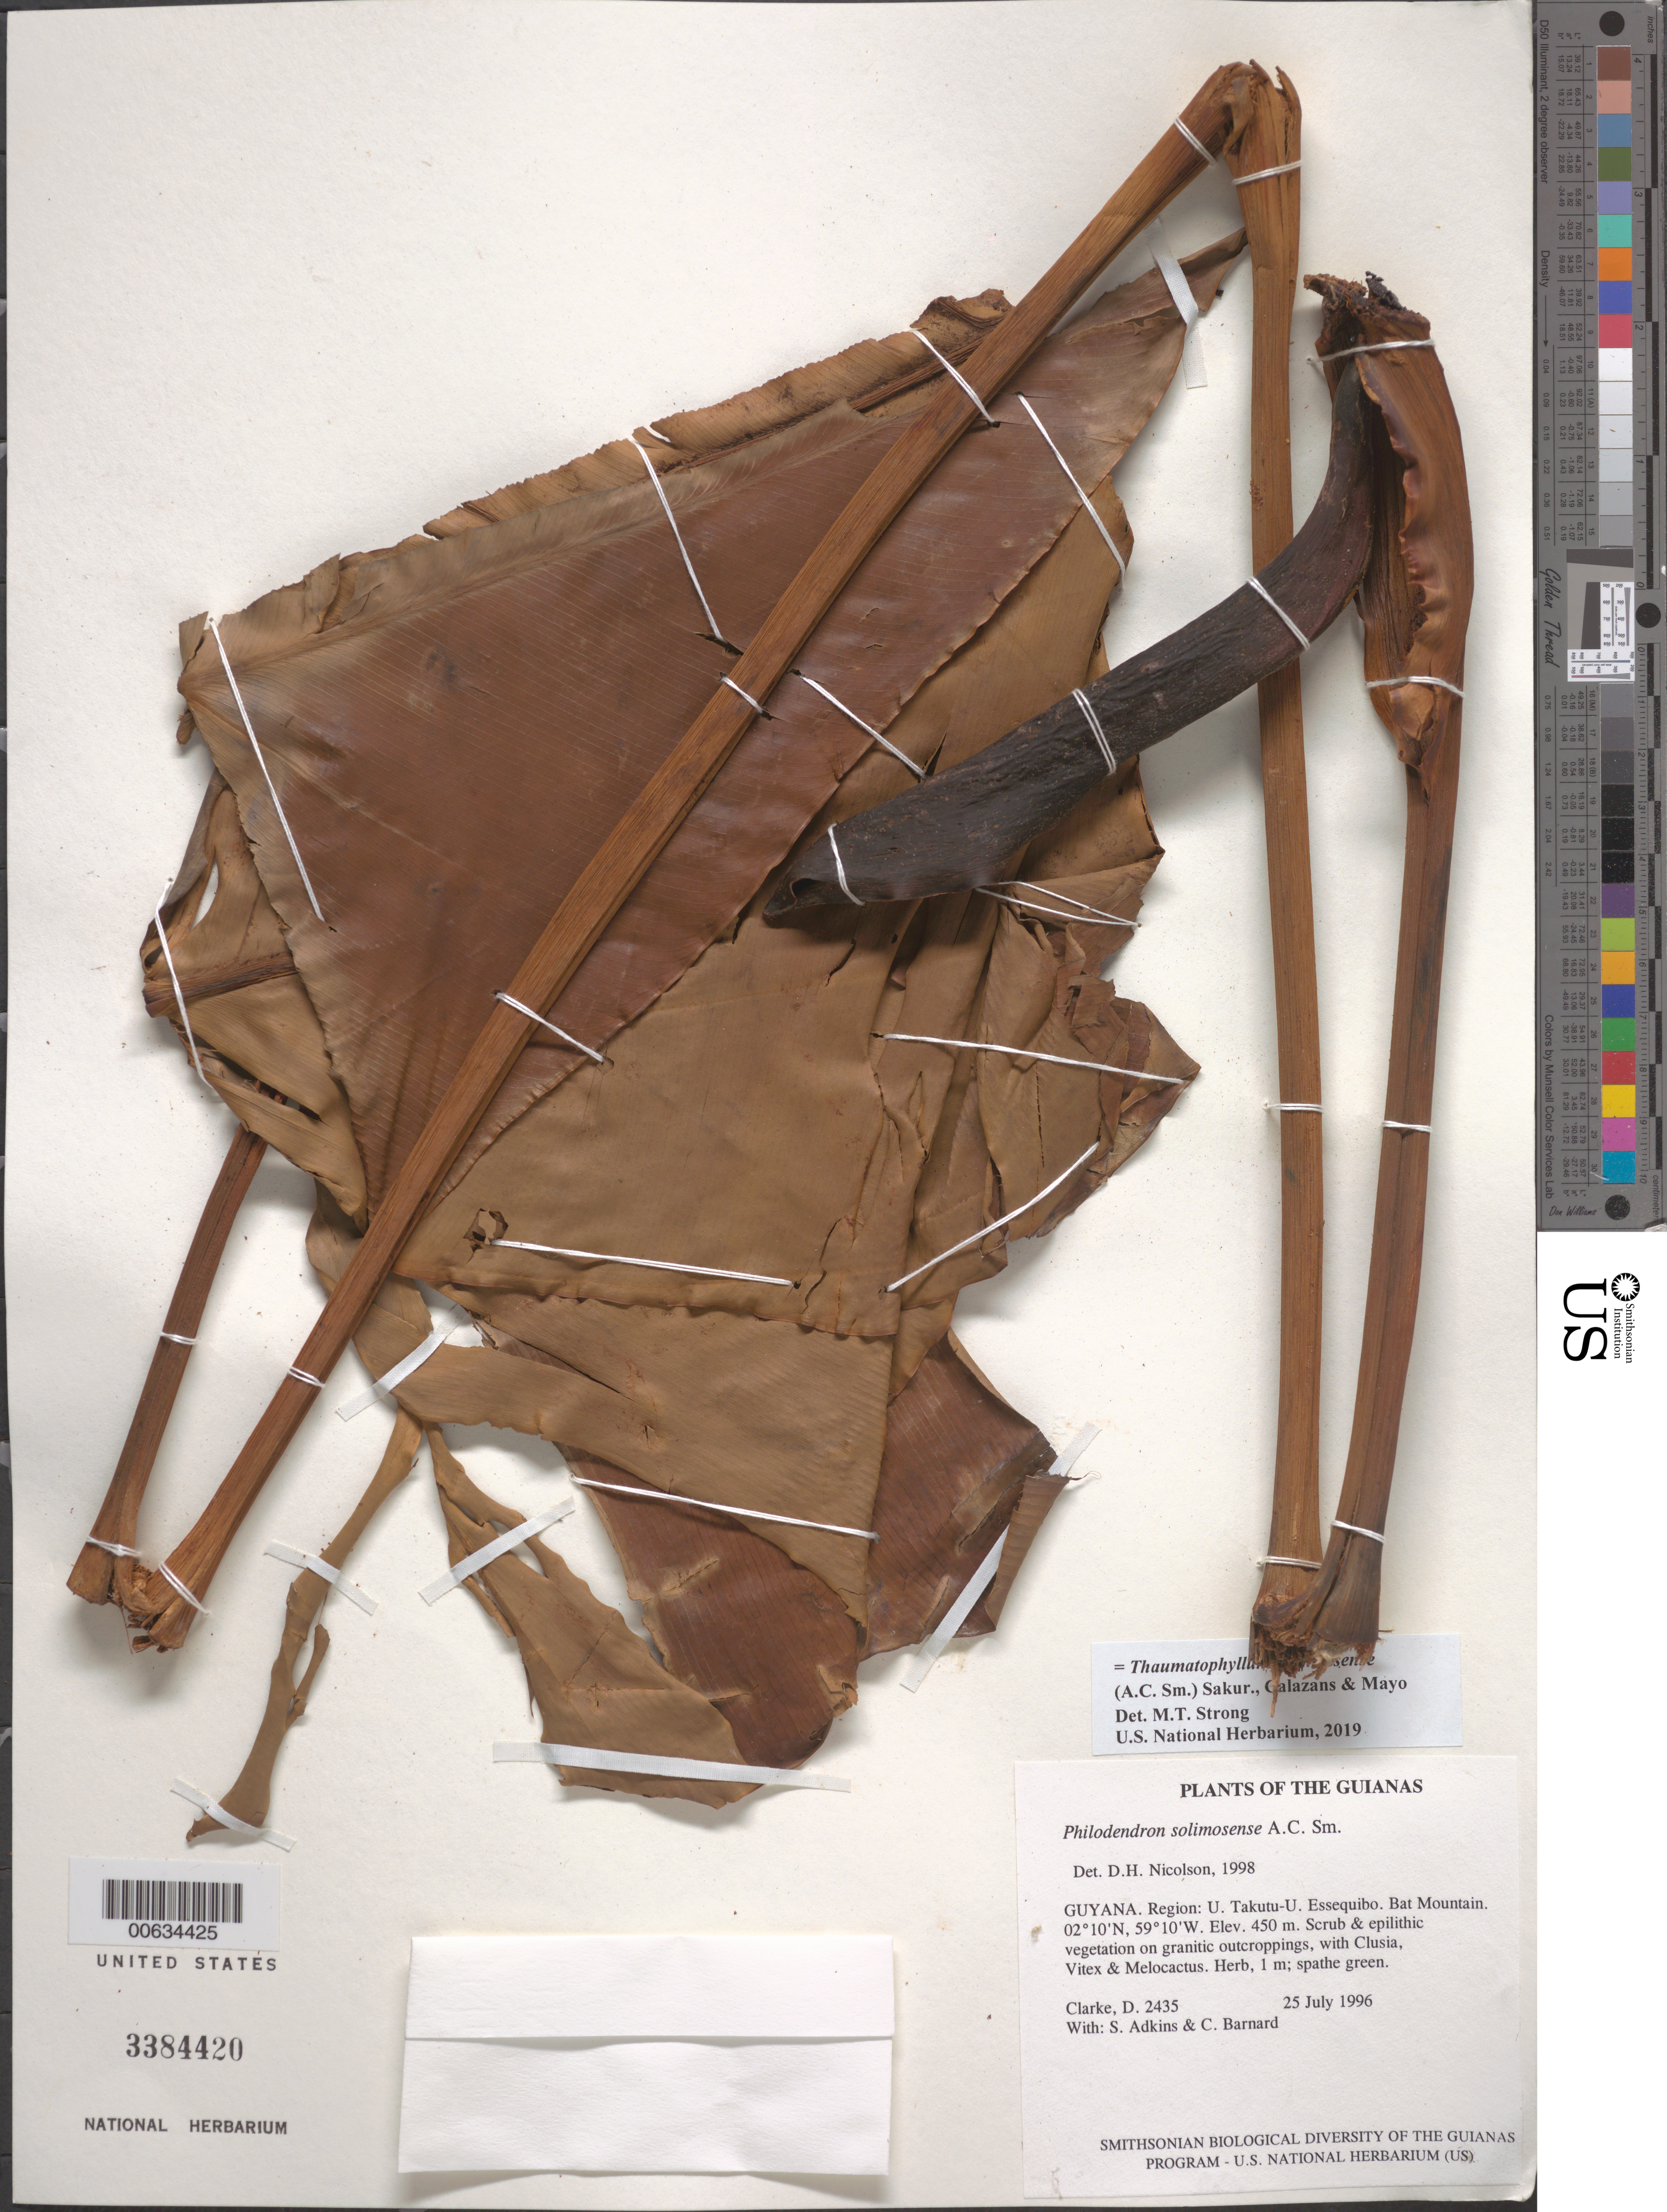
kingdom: Plantae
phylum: Tracheophyta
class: Liliopsida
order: Alismatales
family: Araceae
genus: Thaumatophyllum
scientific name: Thaumatophyllum solimoesense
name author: (A.C. Sm.) Sakur. et al.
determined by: Strong, Mark T., (BOT), Smithsonian Institution - National Museum of Natural History (UNITED STATES)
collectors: H. D. Clarke, S. Adkins & C. Bernard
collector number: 2435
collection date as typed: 25 July 1996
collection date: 1996-07-25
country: Guyana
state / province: U. Takutu-U. Essequibo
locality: Bat Mountain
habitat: Scrub & epilithic vegetation on granitic outcroppings, with Clusia, Vitex & Melocactus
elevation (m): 450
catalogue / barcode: US 3384420